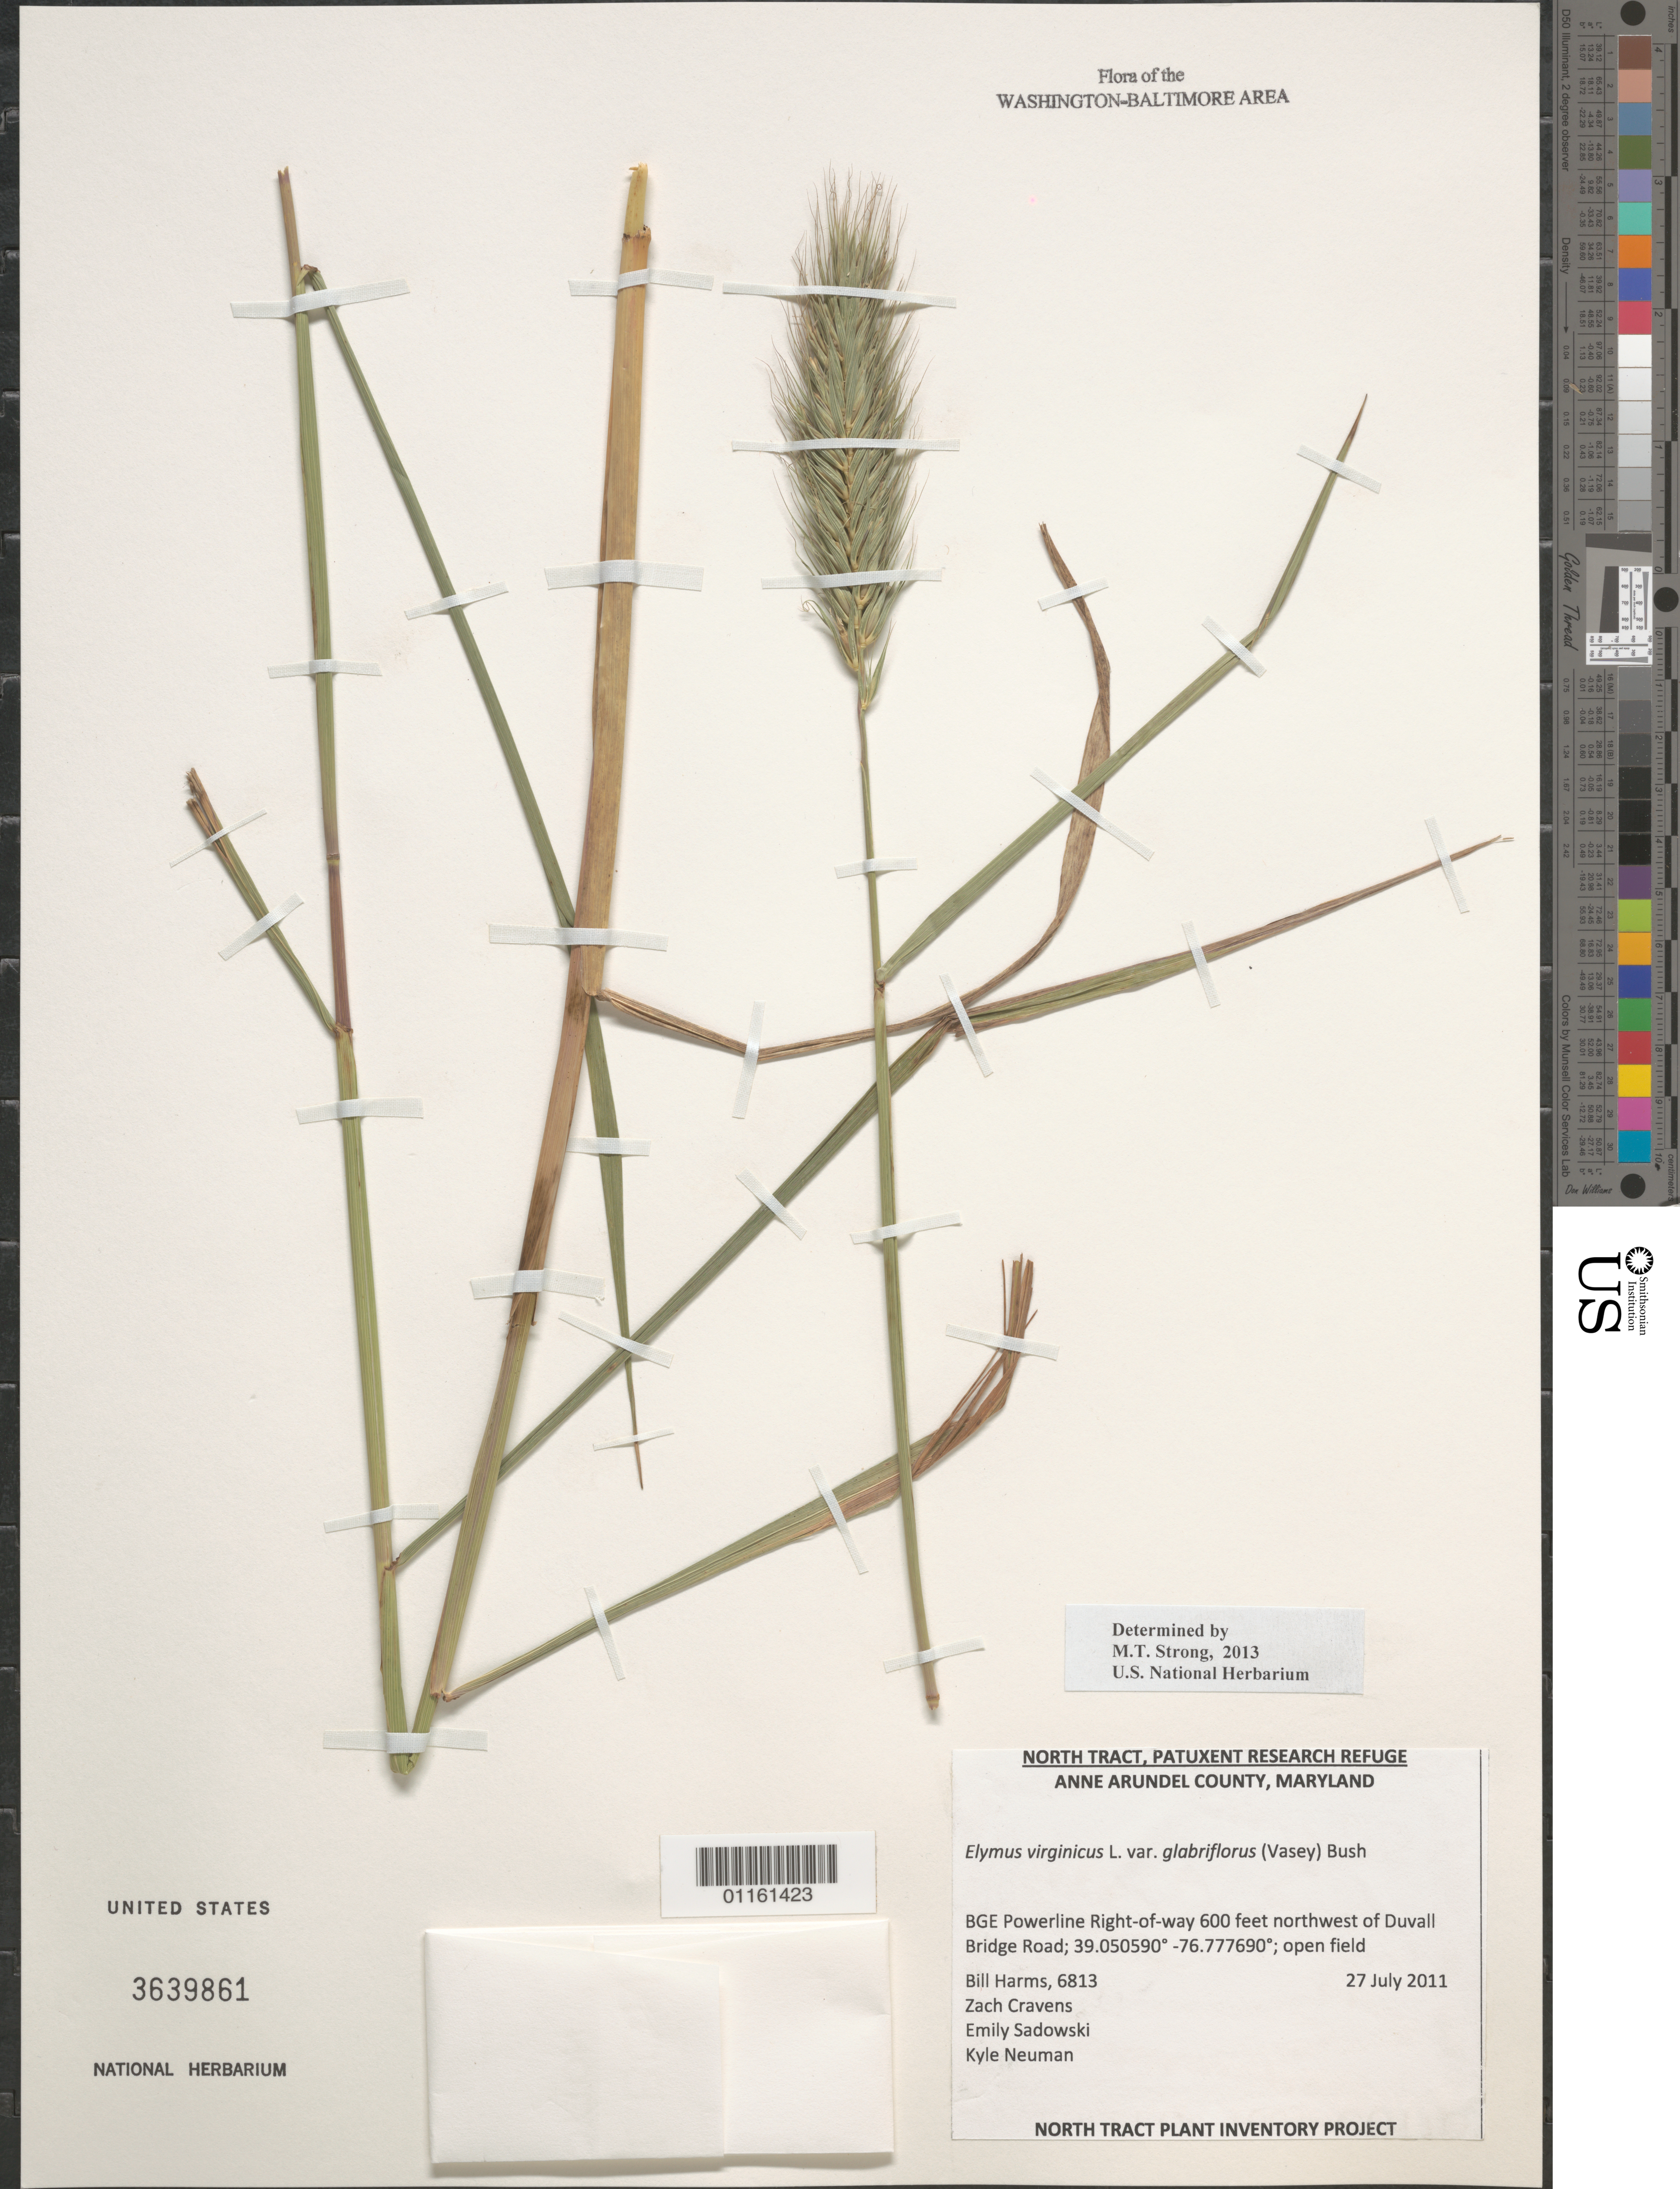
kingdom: Plantae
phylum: Tracheophyta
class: Liliopsida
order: Poales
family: Poaceae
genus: Elymus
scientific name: Elymus virginicus var. glabriflorus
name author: L.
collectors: B. Harms, Z. Cravens, E. Sadowski & K. Neuman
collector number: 6813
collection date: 2011-07-27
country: United States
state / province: Maryland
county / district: Anne Arundel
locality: BGE Powerline Right-of-way 600 feet northwest of Duvall Bridge Road.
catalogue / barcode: US 3639861